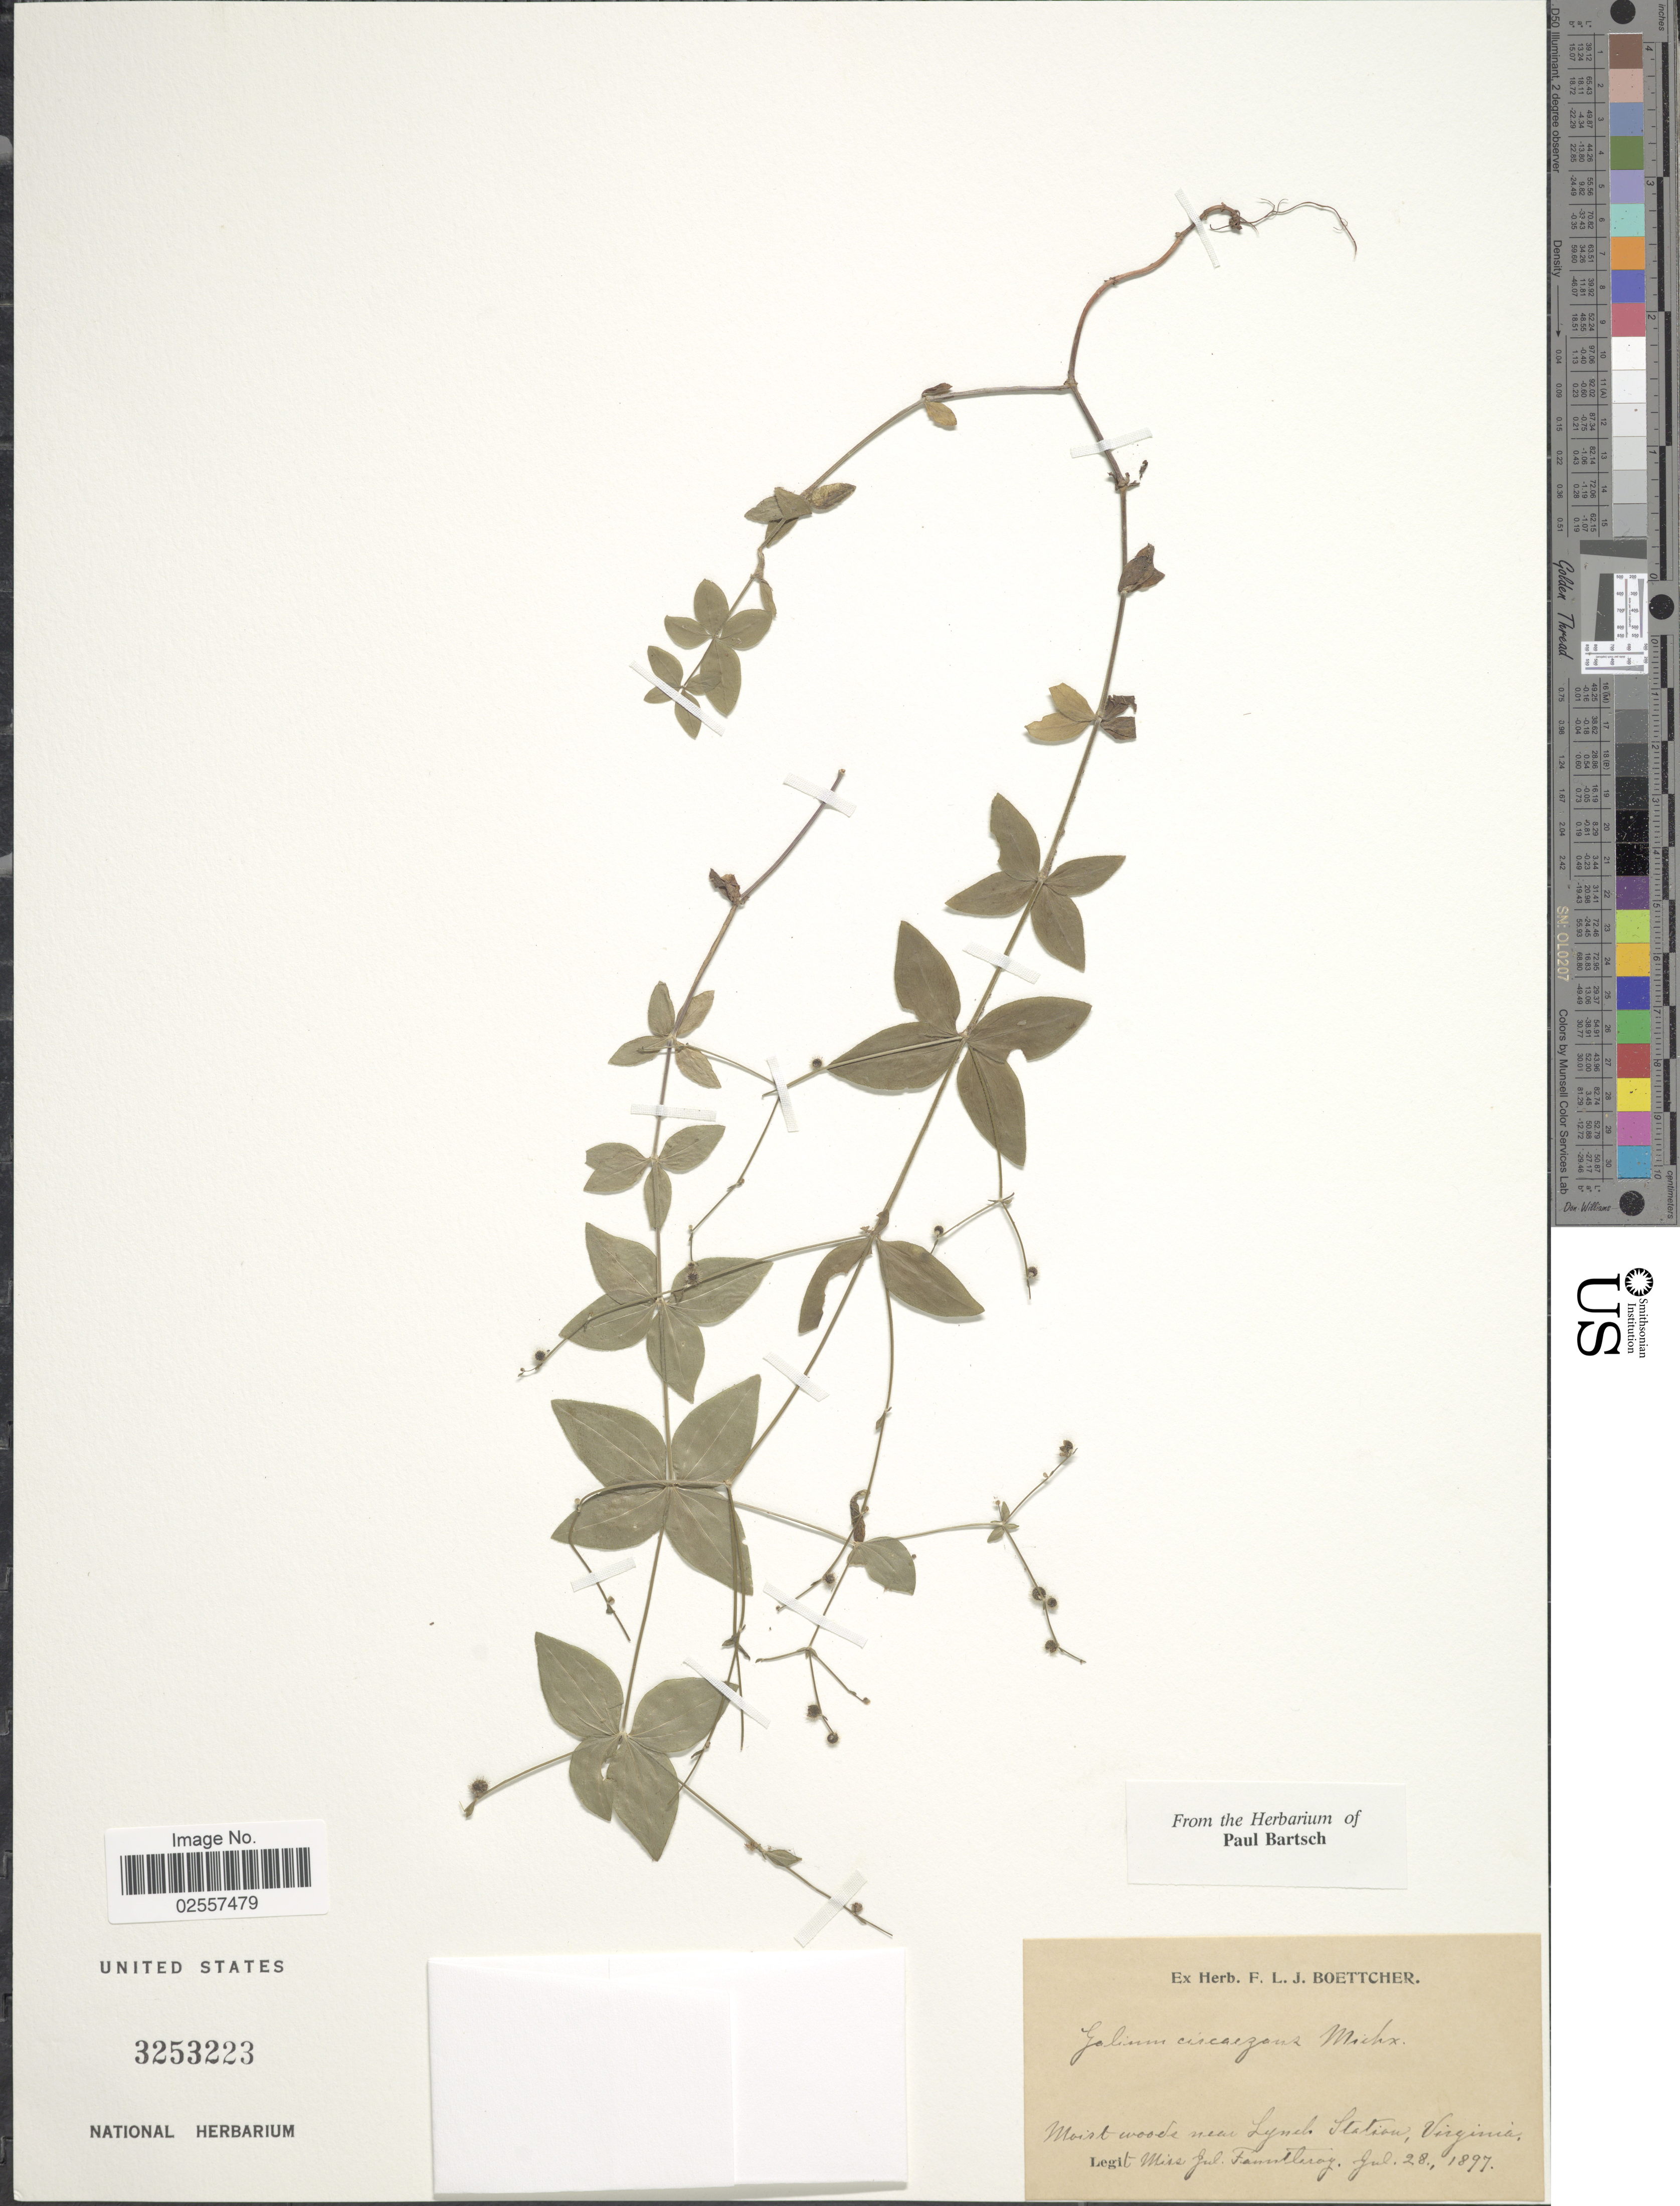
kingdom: Plantae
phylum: Tracheophyta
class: Magnoliopsida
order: Gentianales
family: Rubiaceae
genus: Galium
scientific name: Galium circaezans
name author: Michx.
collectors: J. Fauntleroy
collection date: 1897-07-28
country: United States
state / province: Virginia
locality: Moist woods near Lynch Station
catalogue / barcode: US 3253223